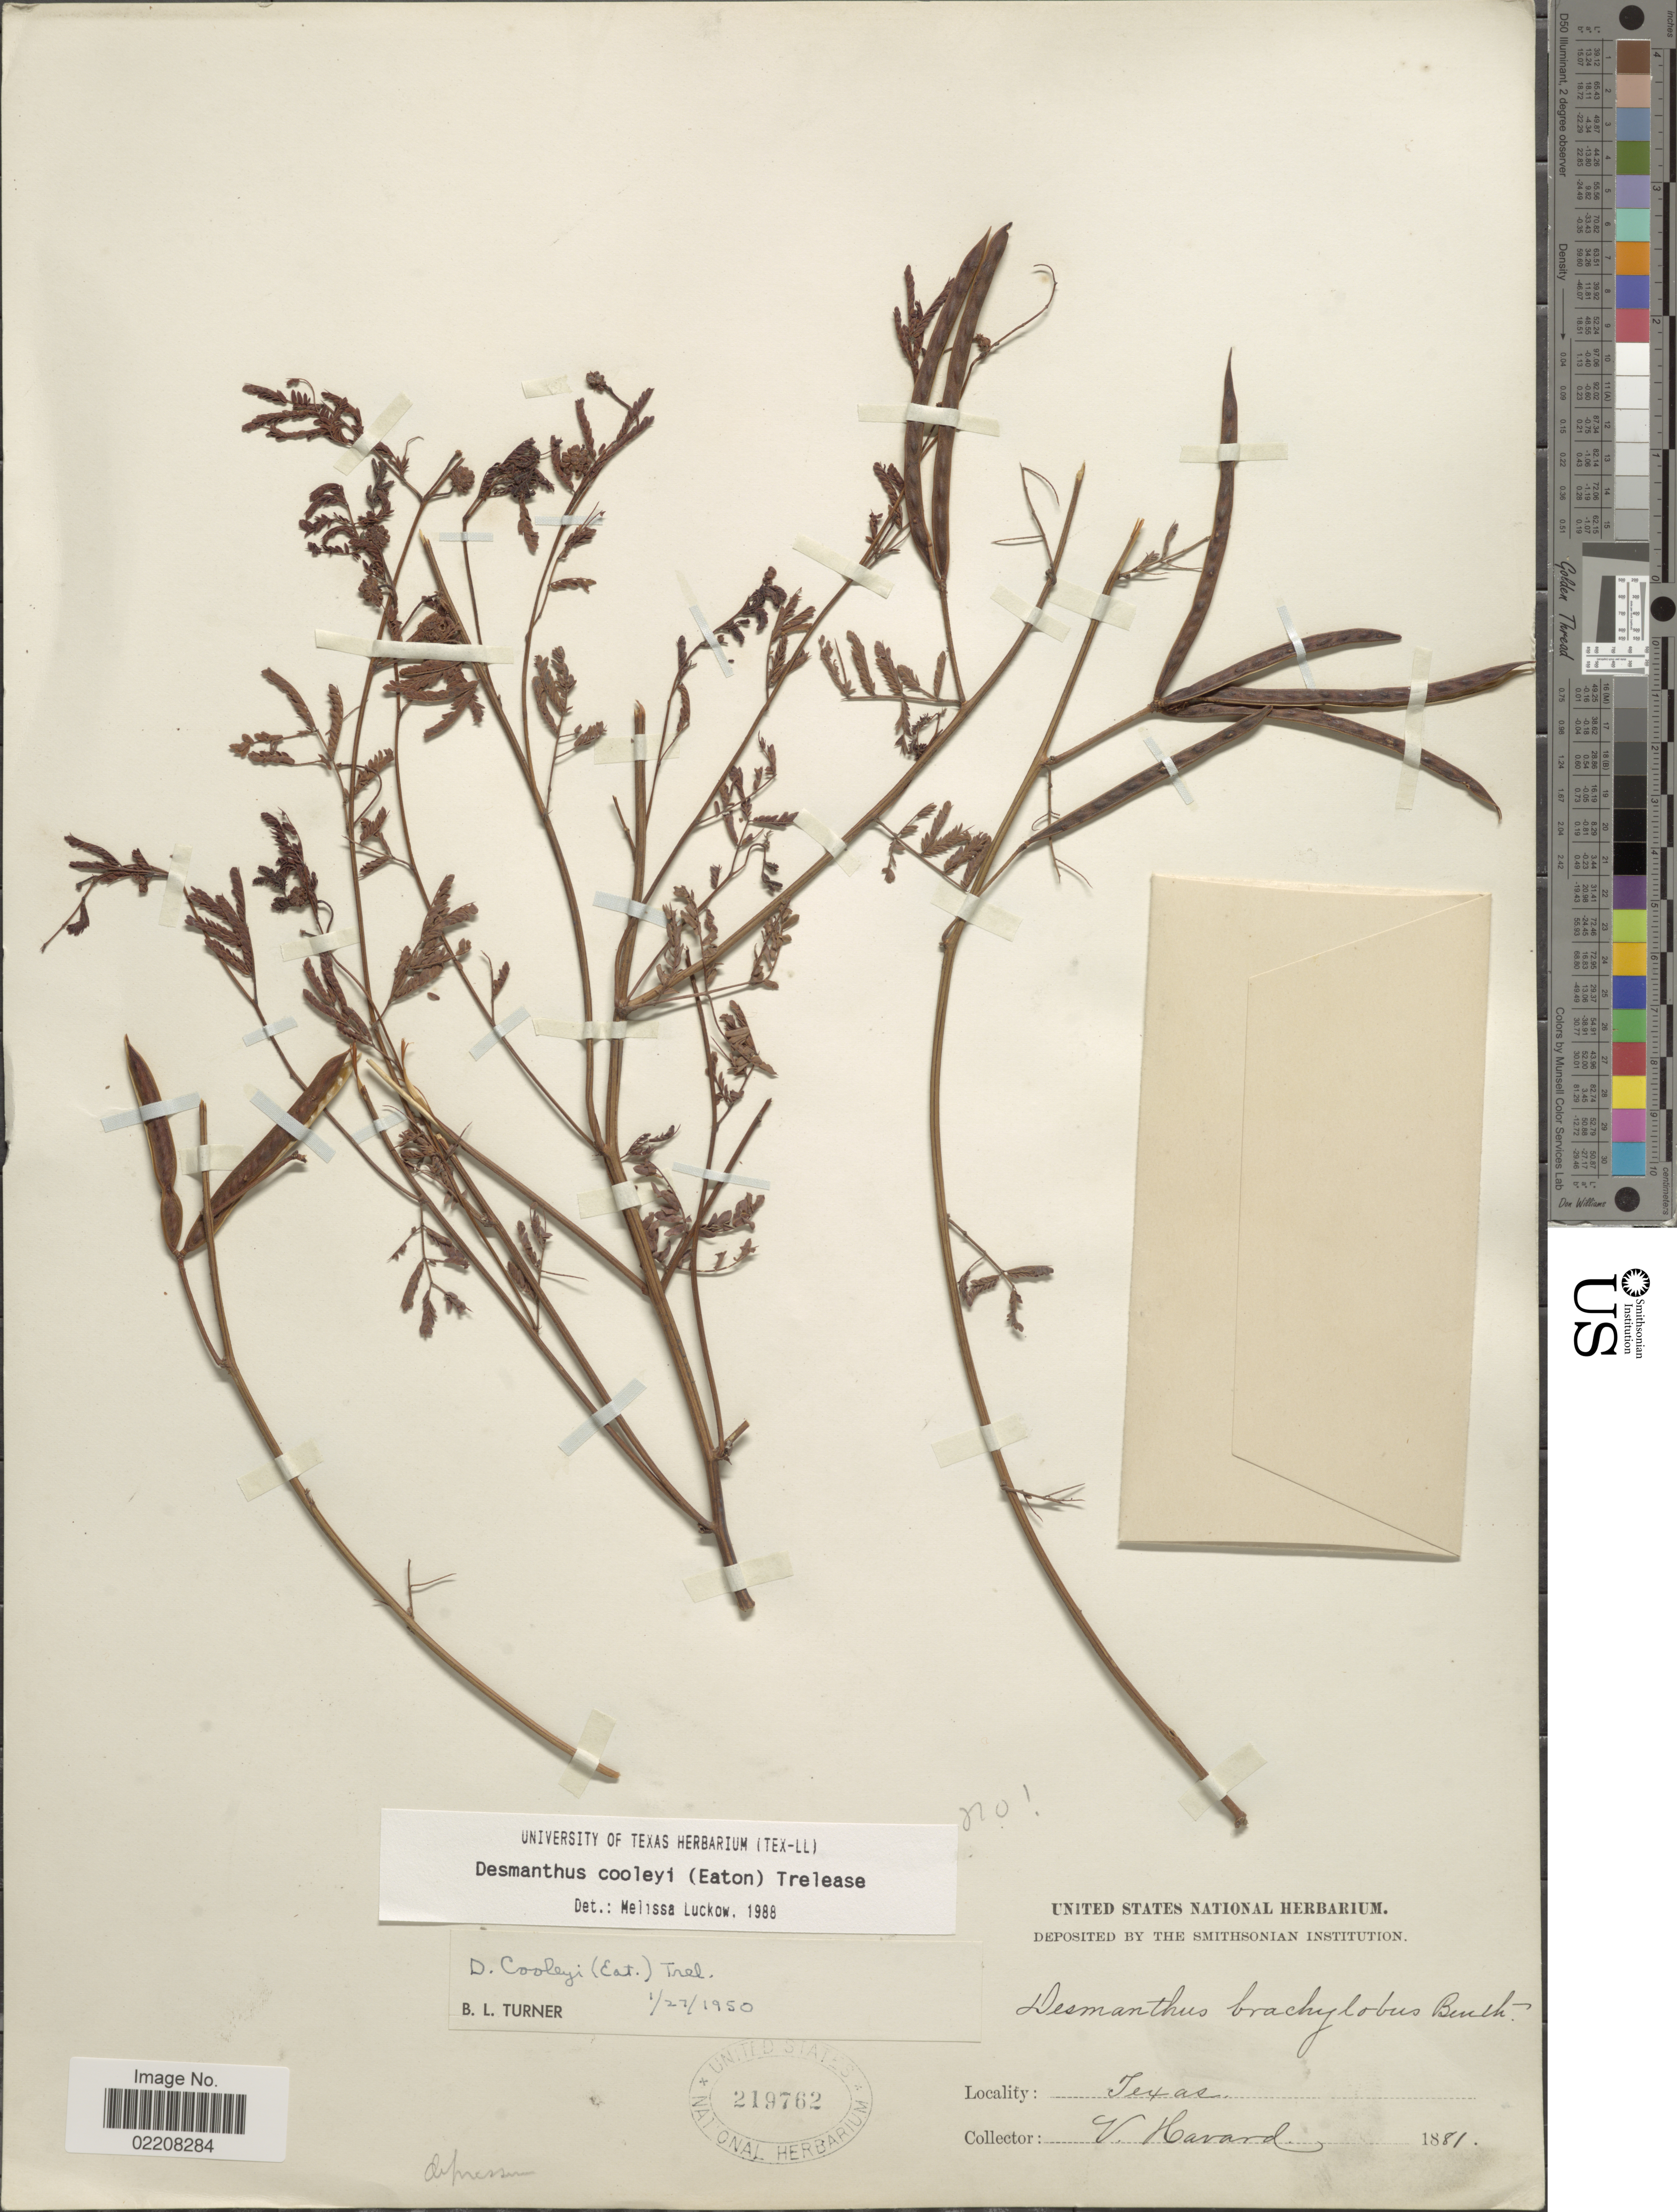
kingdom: Plantae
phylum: Tracheophyta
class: Magnoliopsida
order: Fabales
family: Fabaceae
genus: Desmanthus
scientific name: Desmanthus cooleyi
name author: (Eaton) Trel.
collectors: V. Havard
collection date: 1881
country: United States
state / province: Texas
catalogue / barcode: US 219762